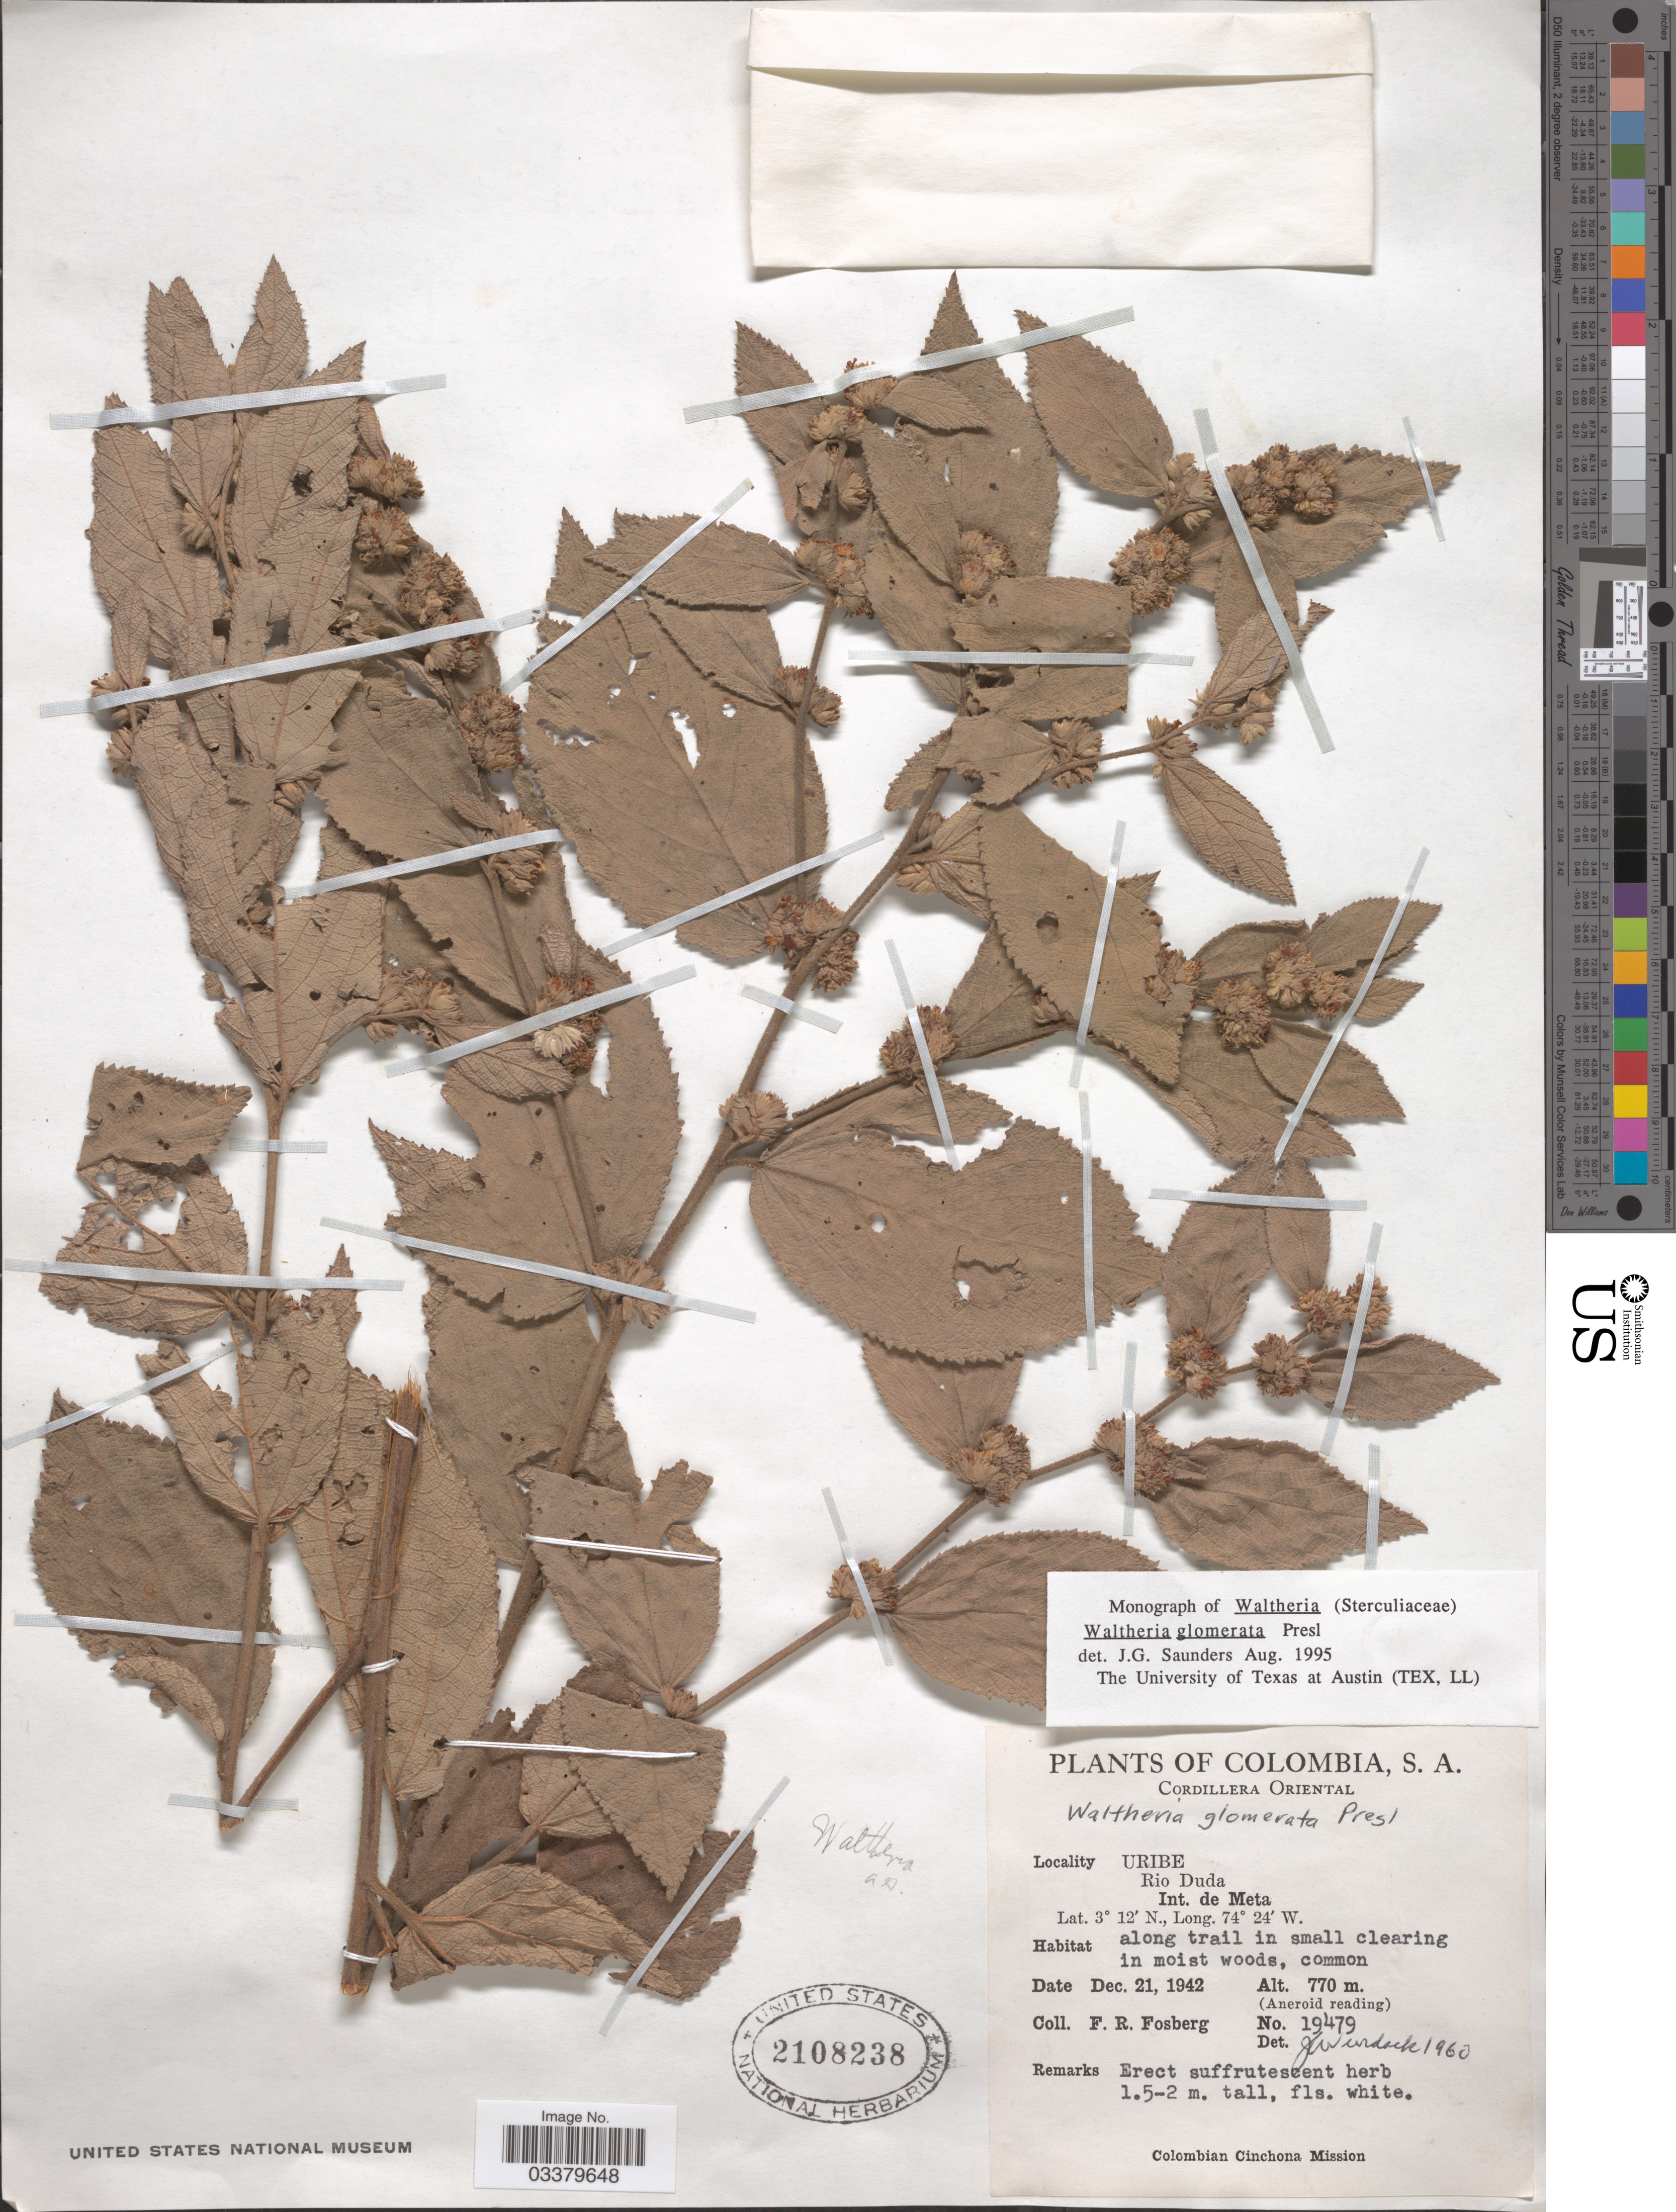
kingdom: Plantae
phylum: Tracheophyta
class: Magnoliopsida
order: Malvales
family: Malvaceae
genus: Waltheria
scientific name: Waltheria glomerata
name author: C. Presl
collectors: F. R. Fosberg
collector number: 19479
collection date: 1942-12-21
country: Colombia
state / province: Meta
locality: Cordillera Oriental. Uribe, Rio Duda, Int. de Meta.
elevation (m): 770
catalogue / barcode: US 2108238